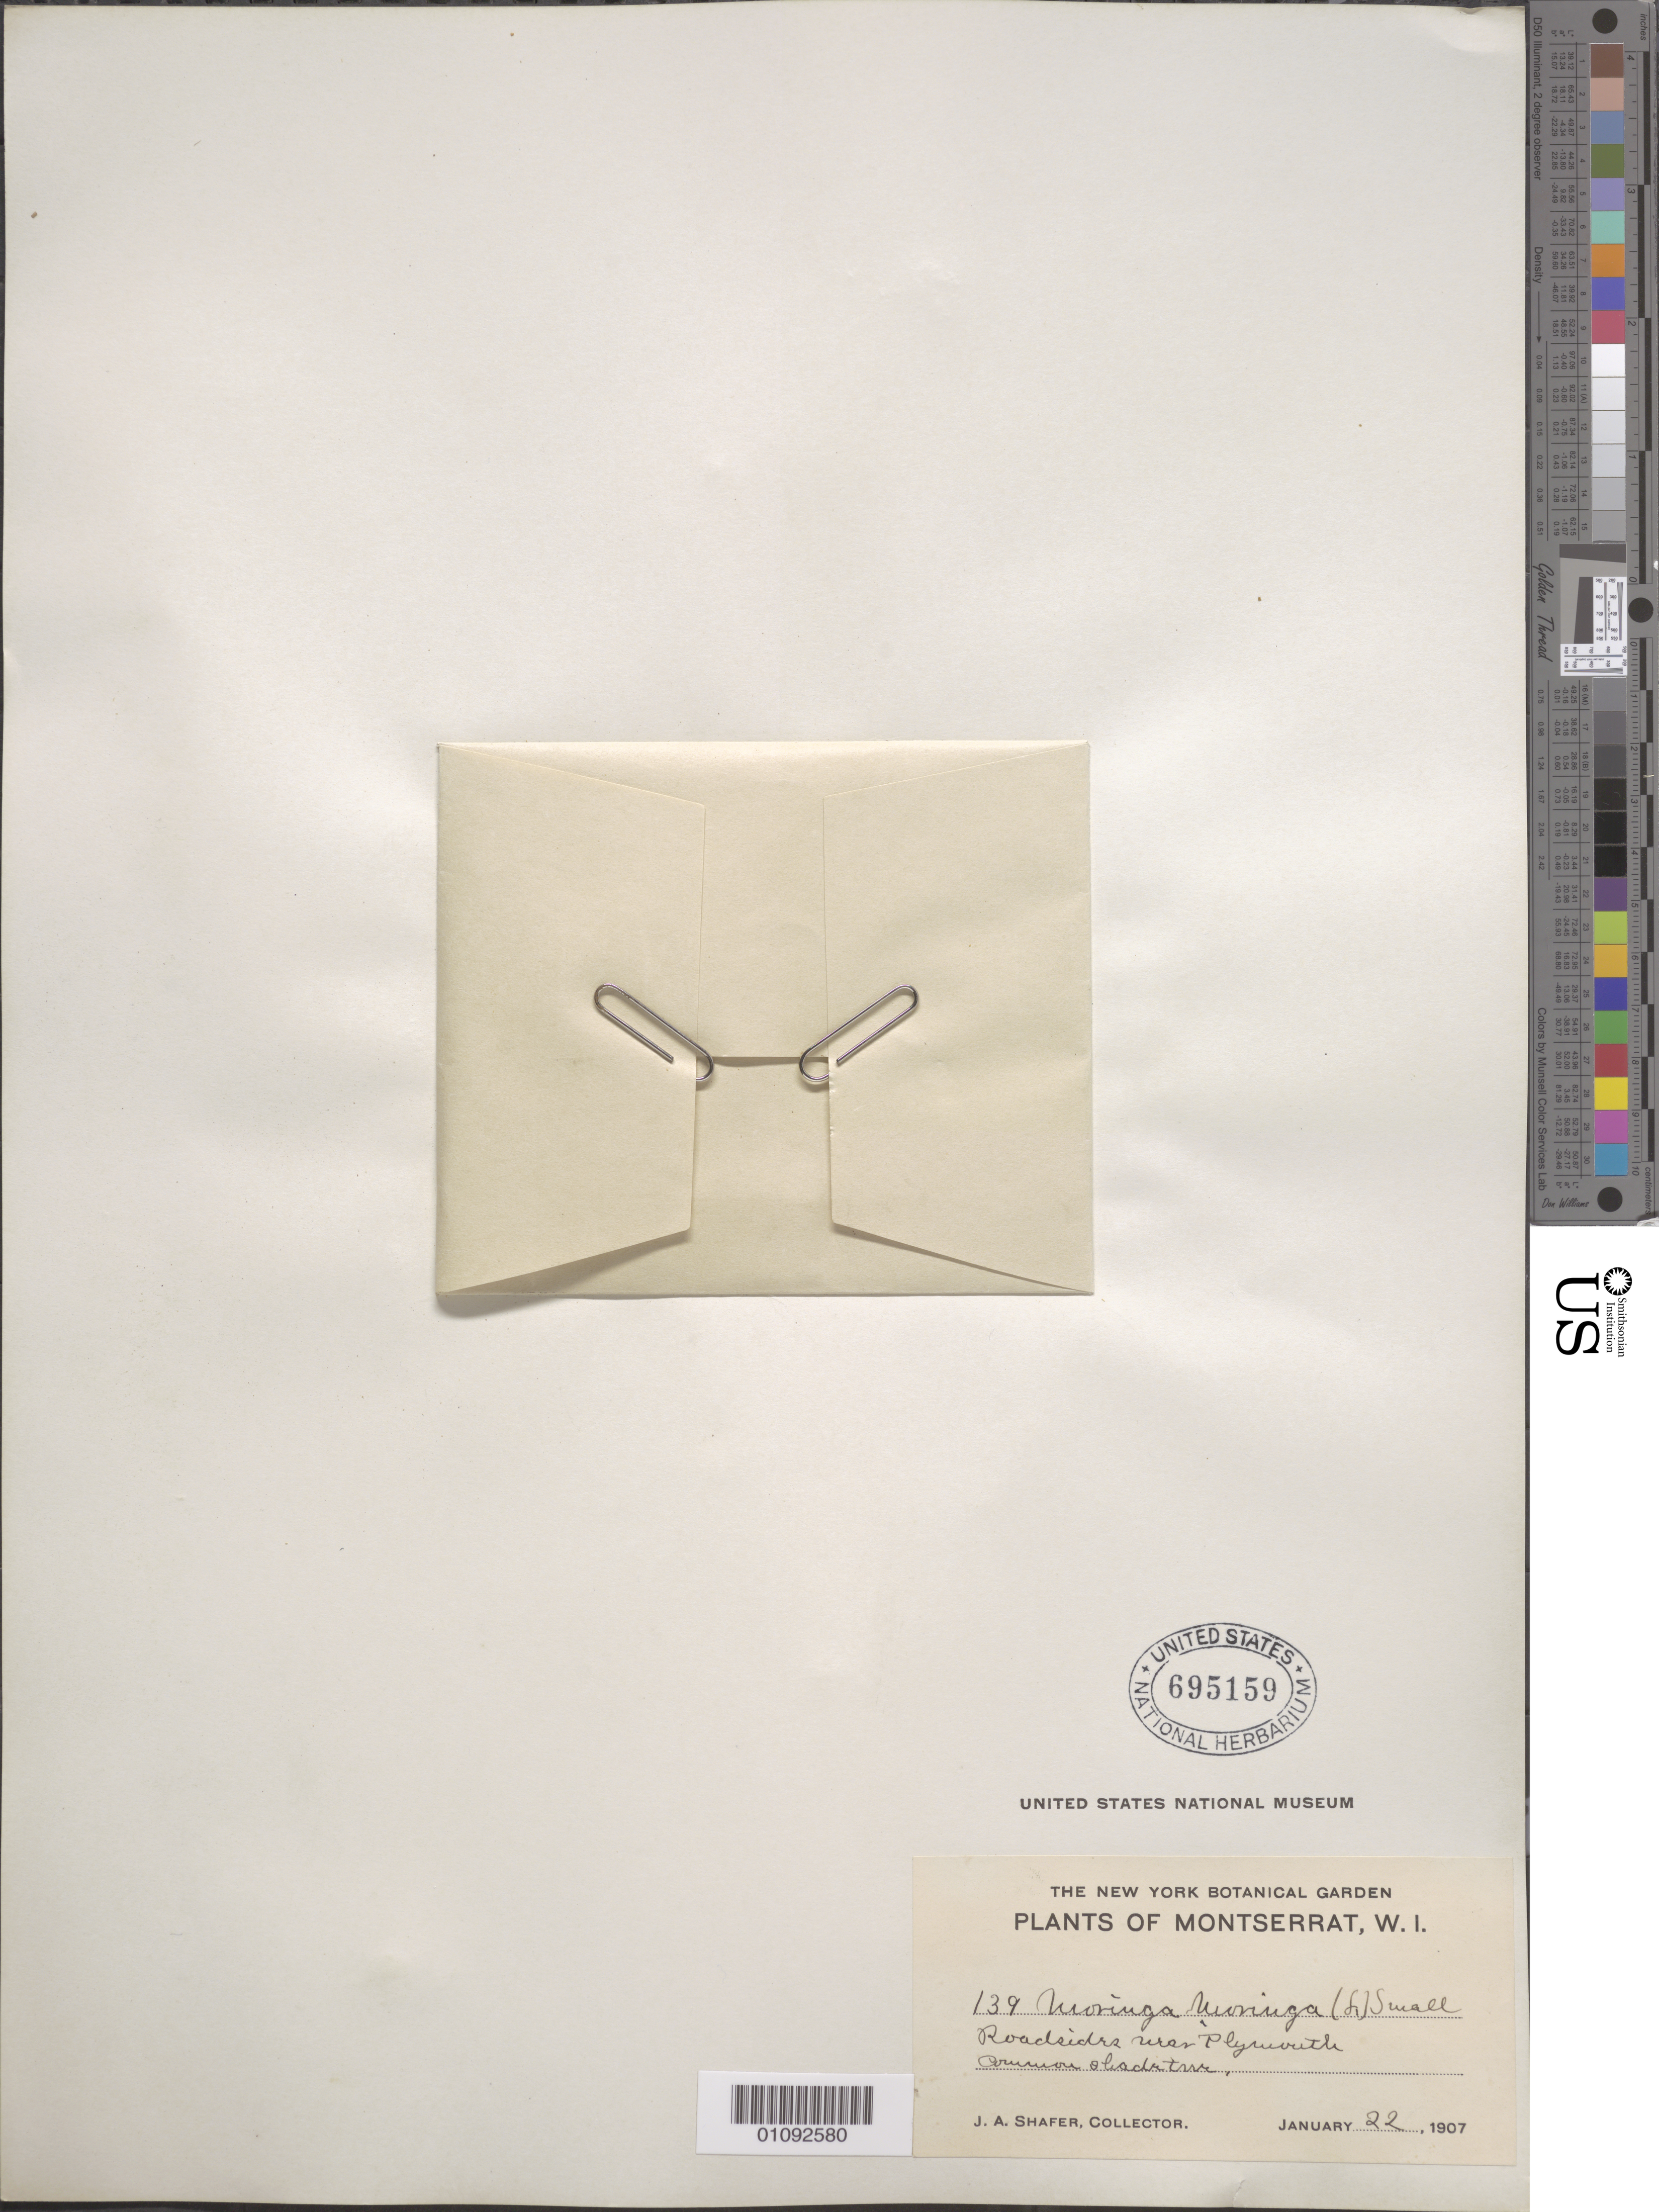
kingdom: Plantae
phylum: Tracheophyta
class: Magnoliopsida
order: Brassicales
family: Moringaceae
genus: Moringa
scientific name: Moringa oleifera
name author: Lam.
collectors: J. A. Shafer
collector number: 139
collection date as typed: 22 Jan 1907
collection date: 1907-01-22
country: Montserrat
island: Montserrat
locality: Roadsides near Plymouth.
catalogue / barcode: US 695159